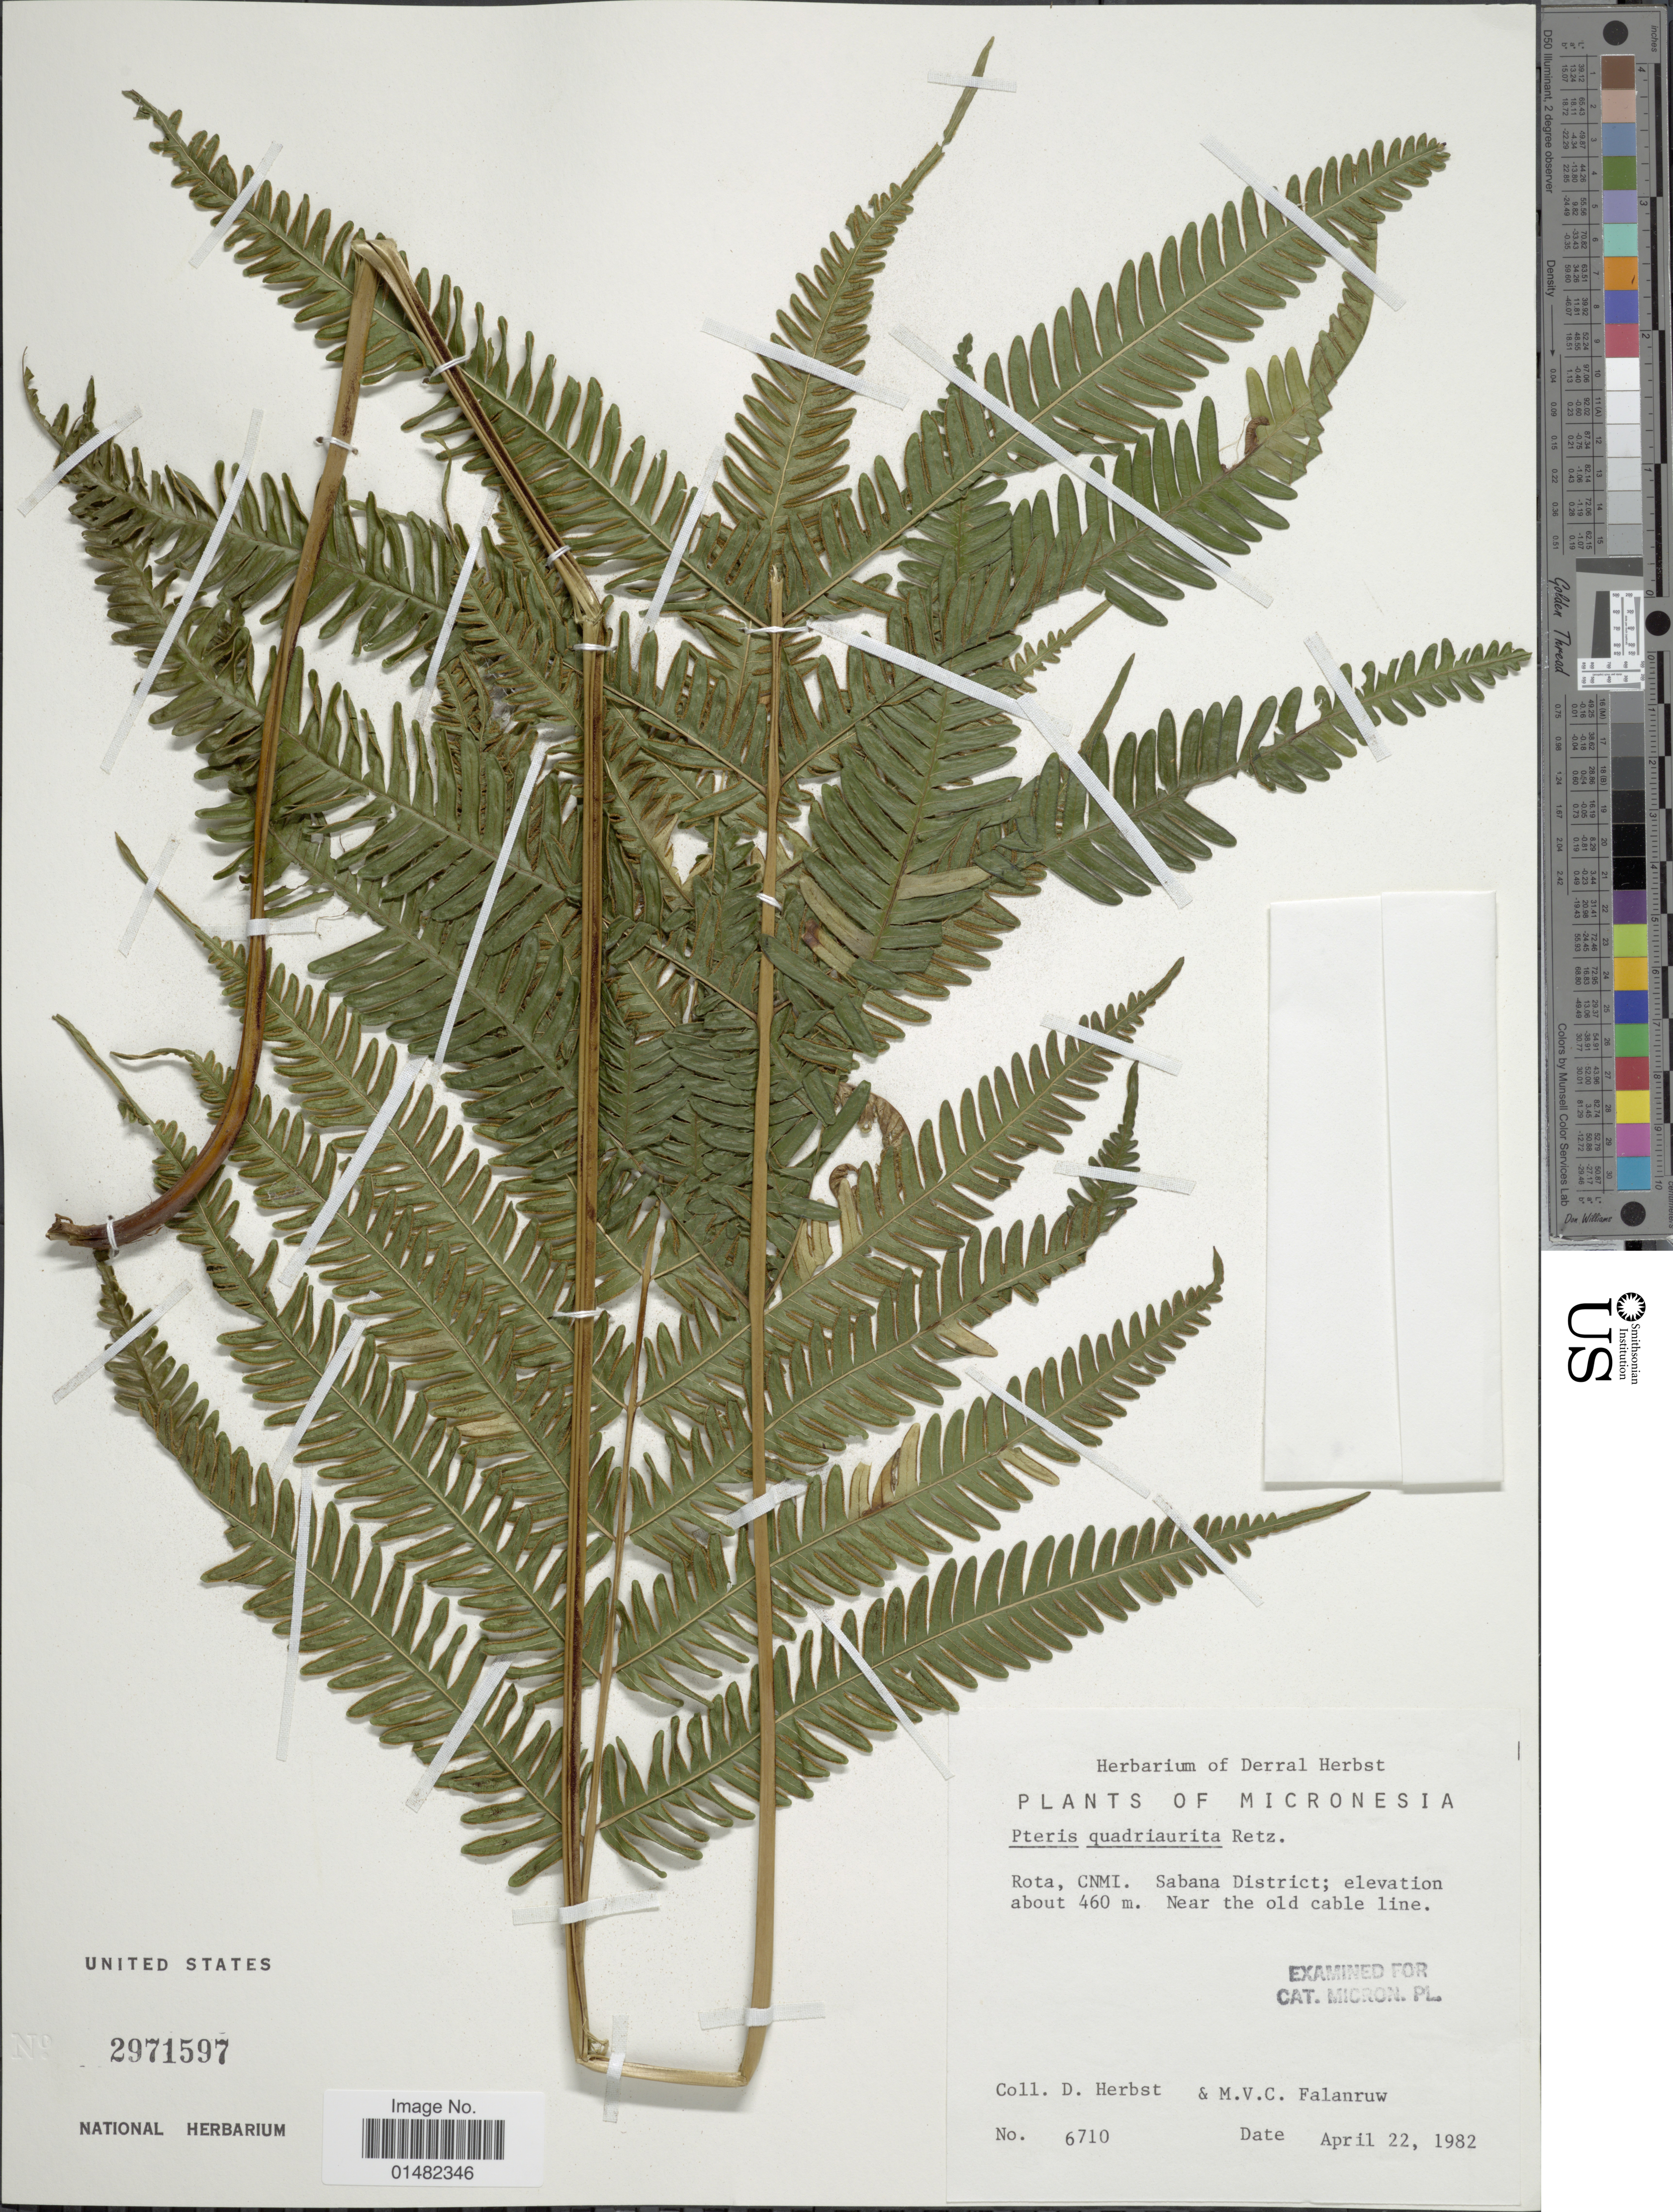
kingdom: Plantae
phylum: Tracheophyta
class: Polypodiopsida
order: Polypodiales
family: Pteridaceae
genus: Pteris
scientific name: Pteris quadriaurita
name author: Retz.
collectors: D. Herbst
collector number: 6710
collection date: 1982-04-22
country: Northern Mariana Islands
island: Rota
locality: Rota, CNMI. Sabana District. Near the old cable line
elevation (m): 460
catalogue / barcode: US 2971597